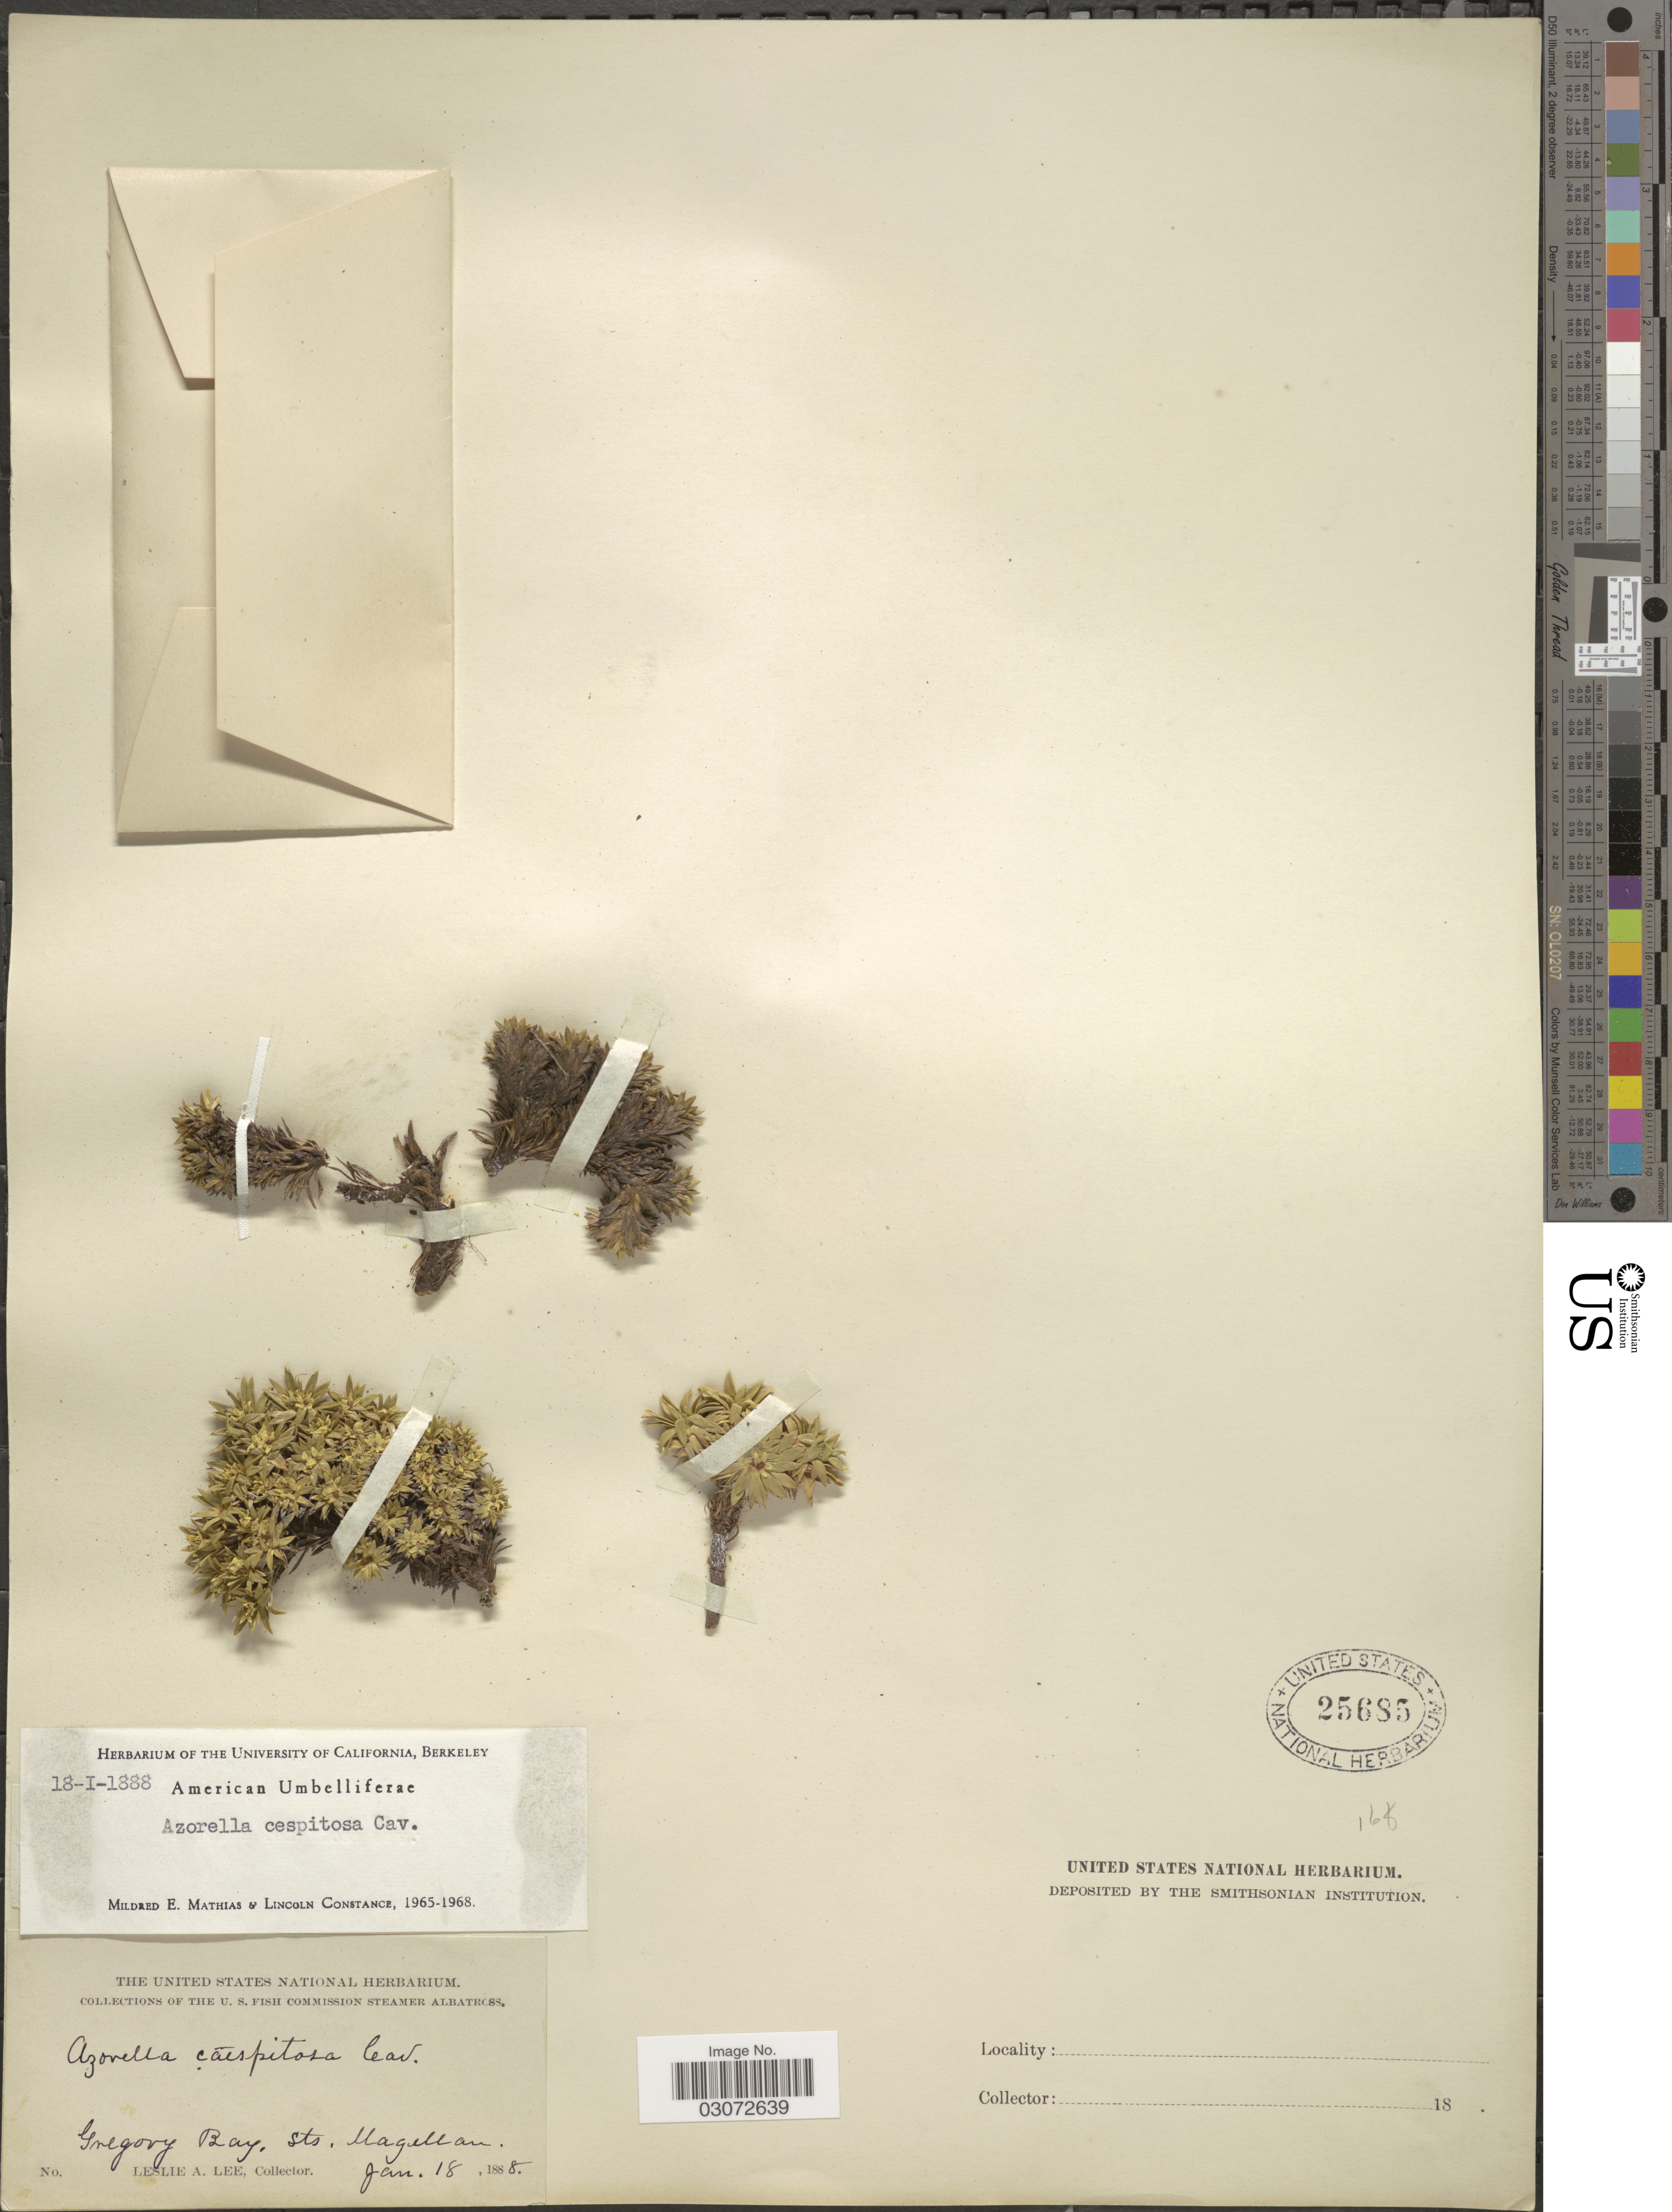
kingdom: Plantae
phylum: Tracheophyta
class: Magnoliopsida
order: Apiales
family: Apiaceae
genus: Azorella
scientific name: Azorella caespitosa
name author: Cav.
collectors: L. Lee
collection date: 1888-01-18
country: Chile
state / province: Magallanes y de la Antártica Chilena (XII)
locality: Gregory Bay. Sts. Magellan.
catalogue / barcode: US 25685